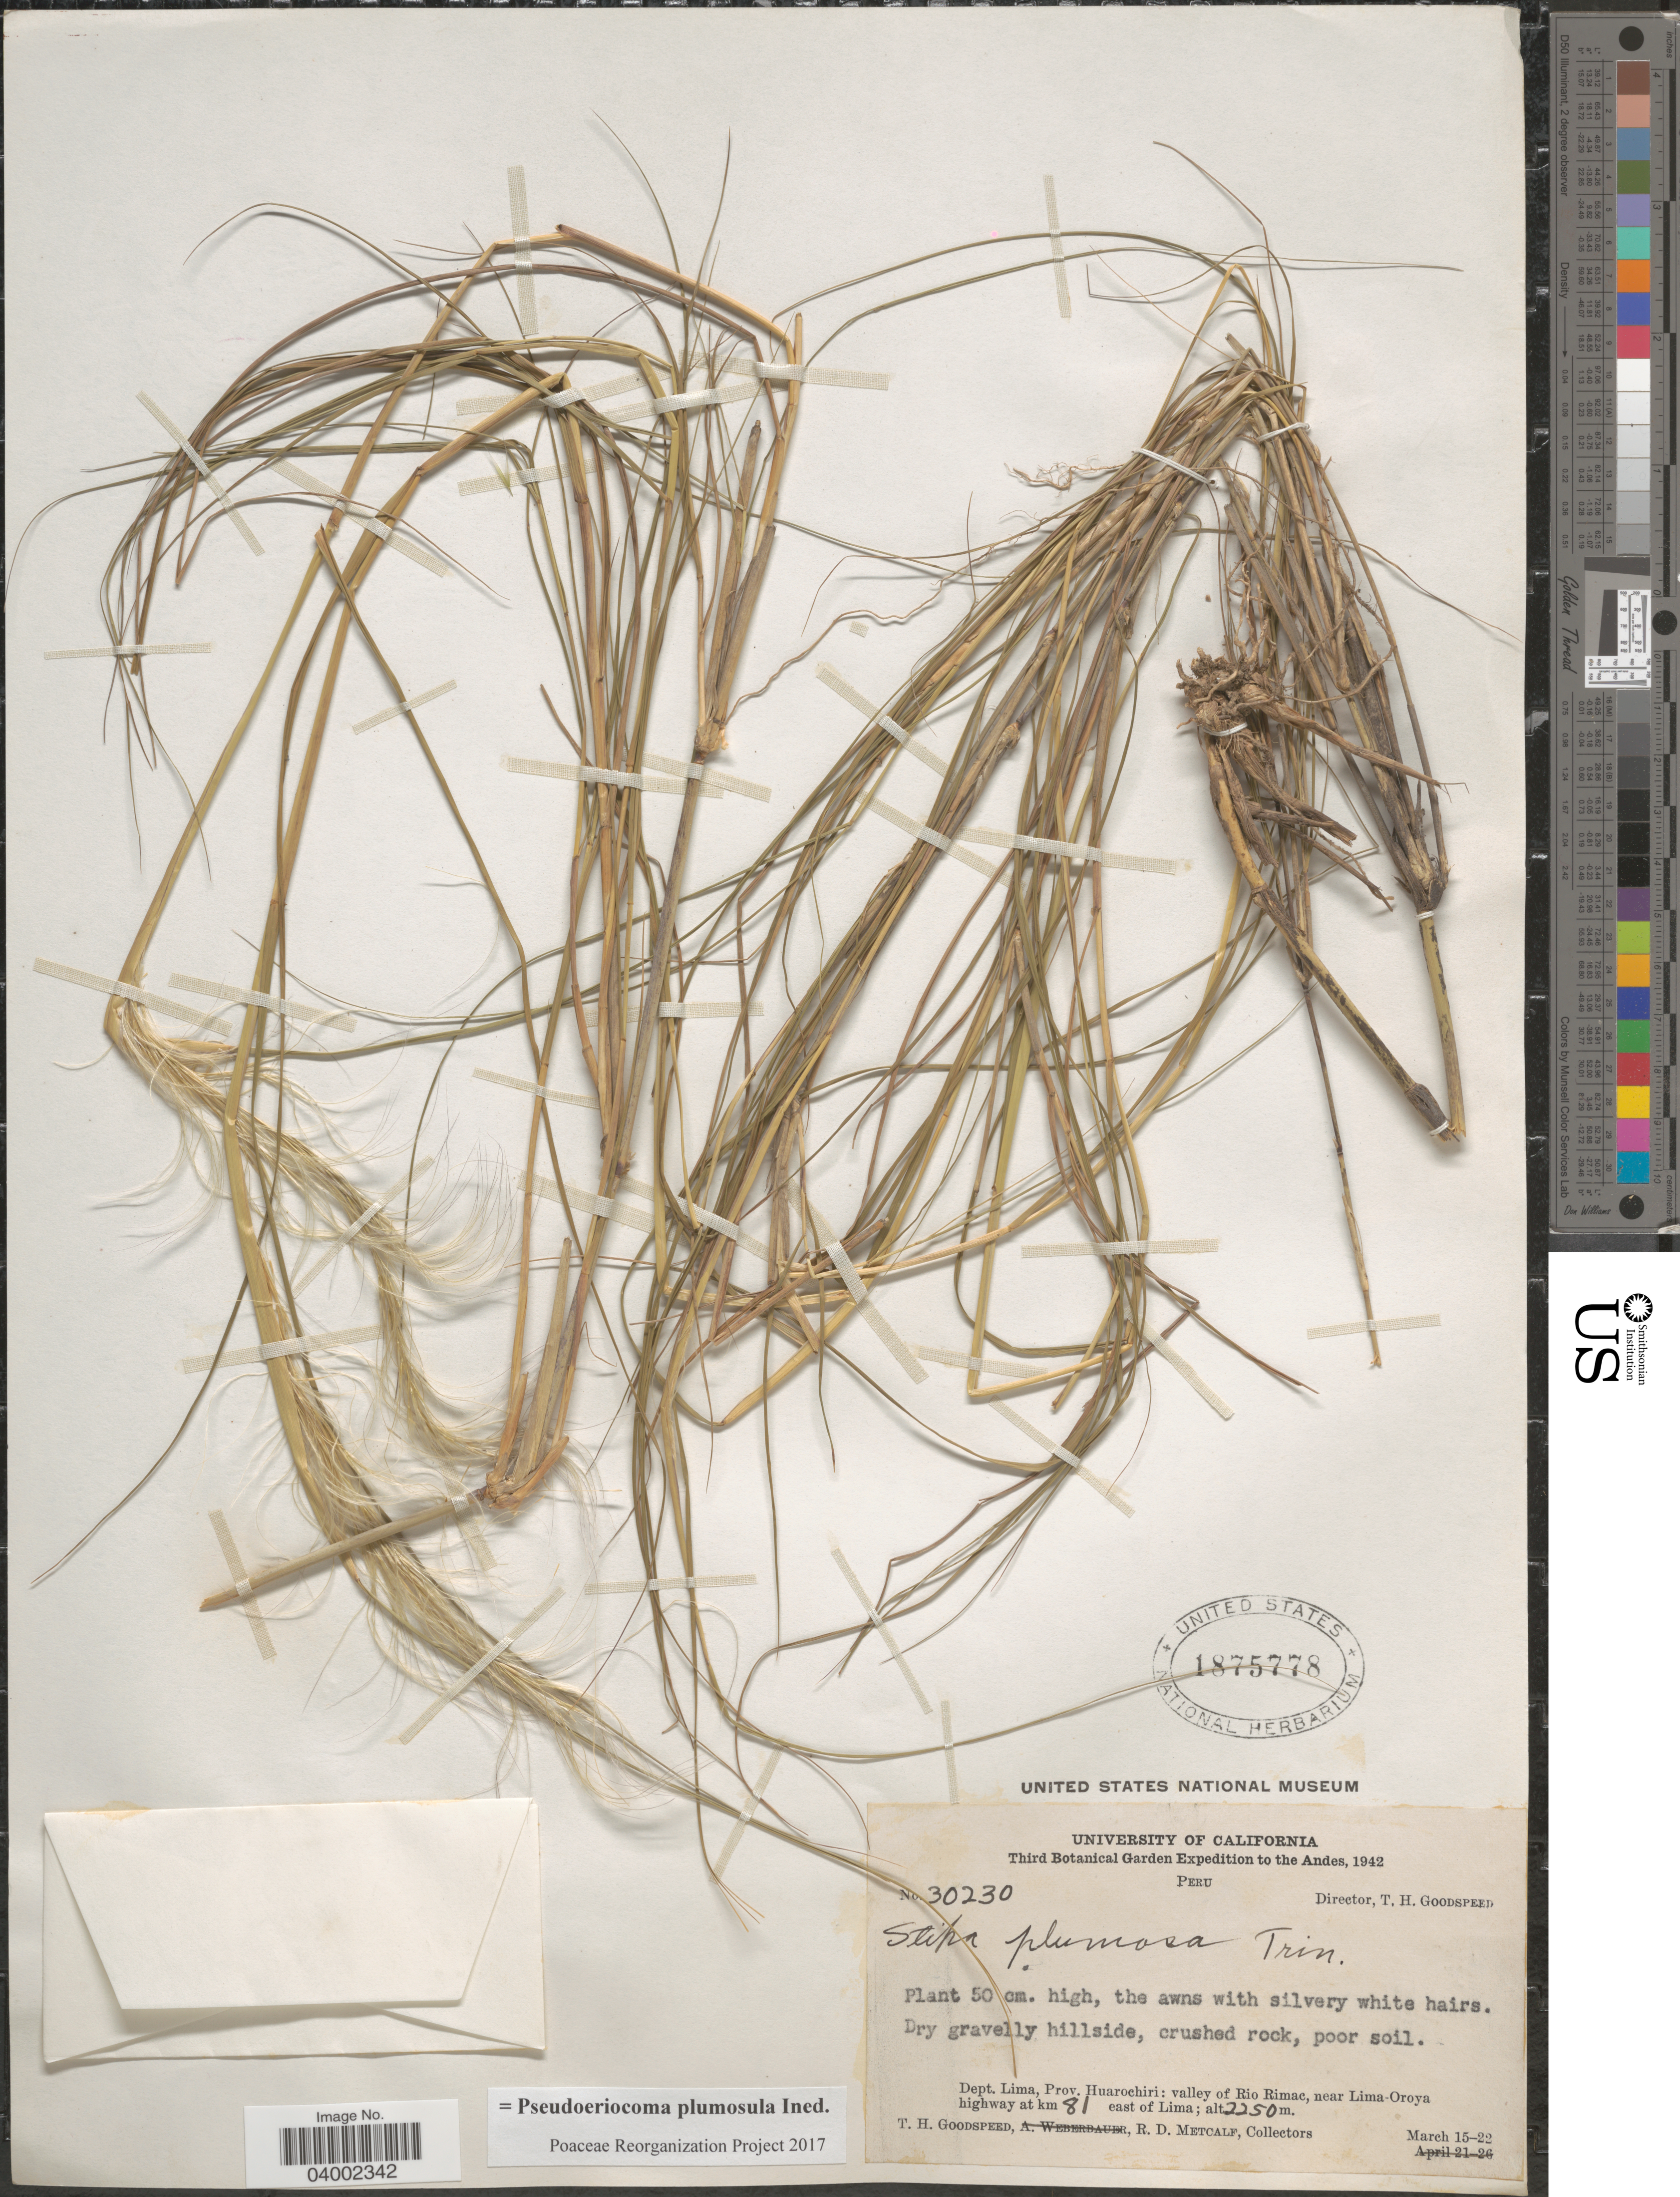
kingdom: Plantae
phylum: Tracheophyta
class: Liliopsida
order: Poales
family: Poaceae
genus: Pseudoeriocoma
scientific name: Pseudoeriocoma plumosula ined.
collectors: T. Goodspeed & R. D. Metcalf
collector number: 30230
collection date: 1942-03-15/1942-03-22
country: Peru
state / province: Lima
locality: The Andes. Dept. Lima, Prov. Huarochiri: valley of Rio Rimac, near Lima-Oroya highway at km 81 east of Lima.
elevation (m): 2250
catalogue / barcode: US 1875778